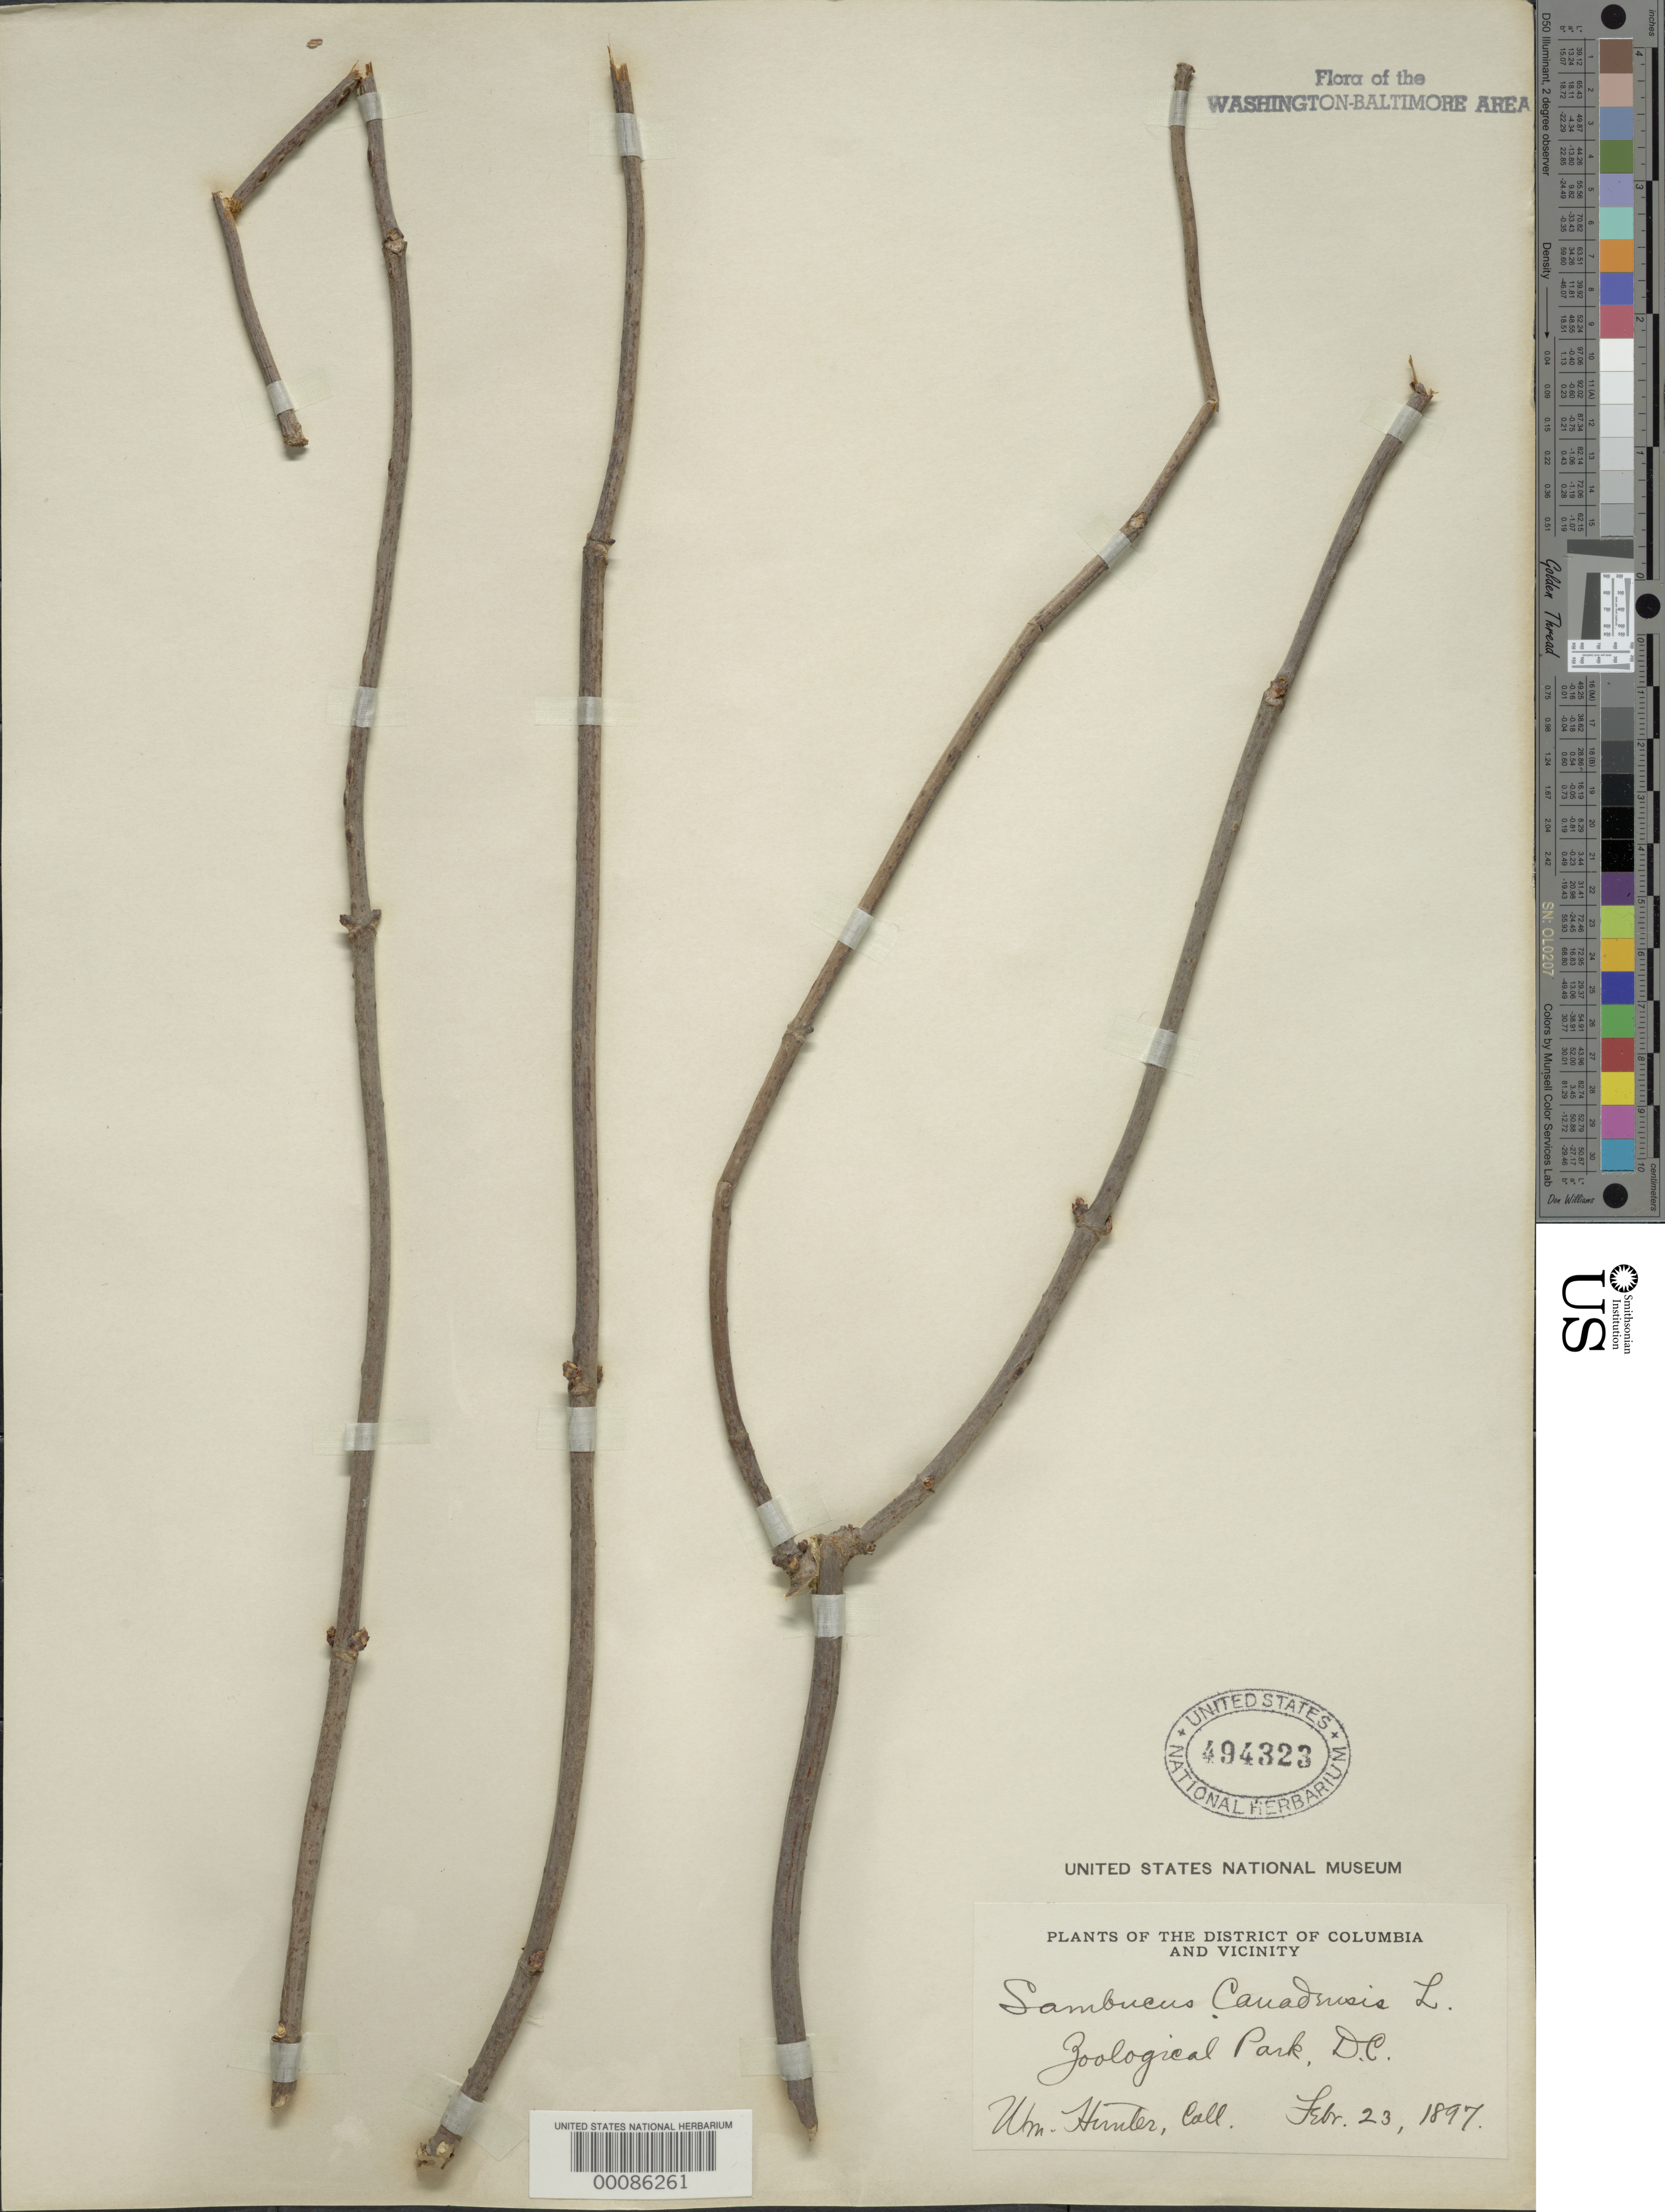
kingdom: Plantae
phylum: Tracheophyta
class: Magnoliopsida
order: Dipsacales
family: Viburnaceae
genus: Sambucus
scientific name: Sambucus canadensis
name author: L.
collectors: W. Hunter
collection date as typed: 23 Feb 1897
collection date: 1897-02-23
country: United States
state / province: District of Columbia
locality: Zoological Park Rock Creek Park & vicinity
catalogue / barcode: US 494323